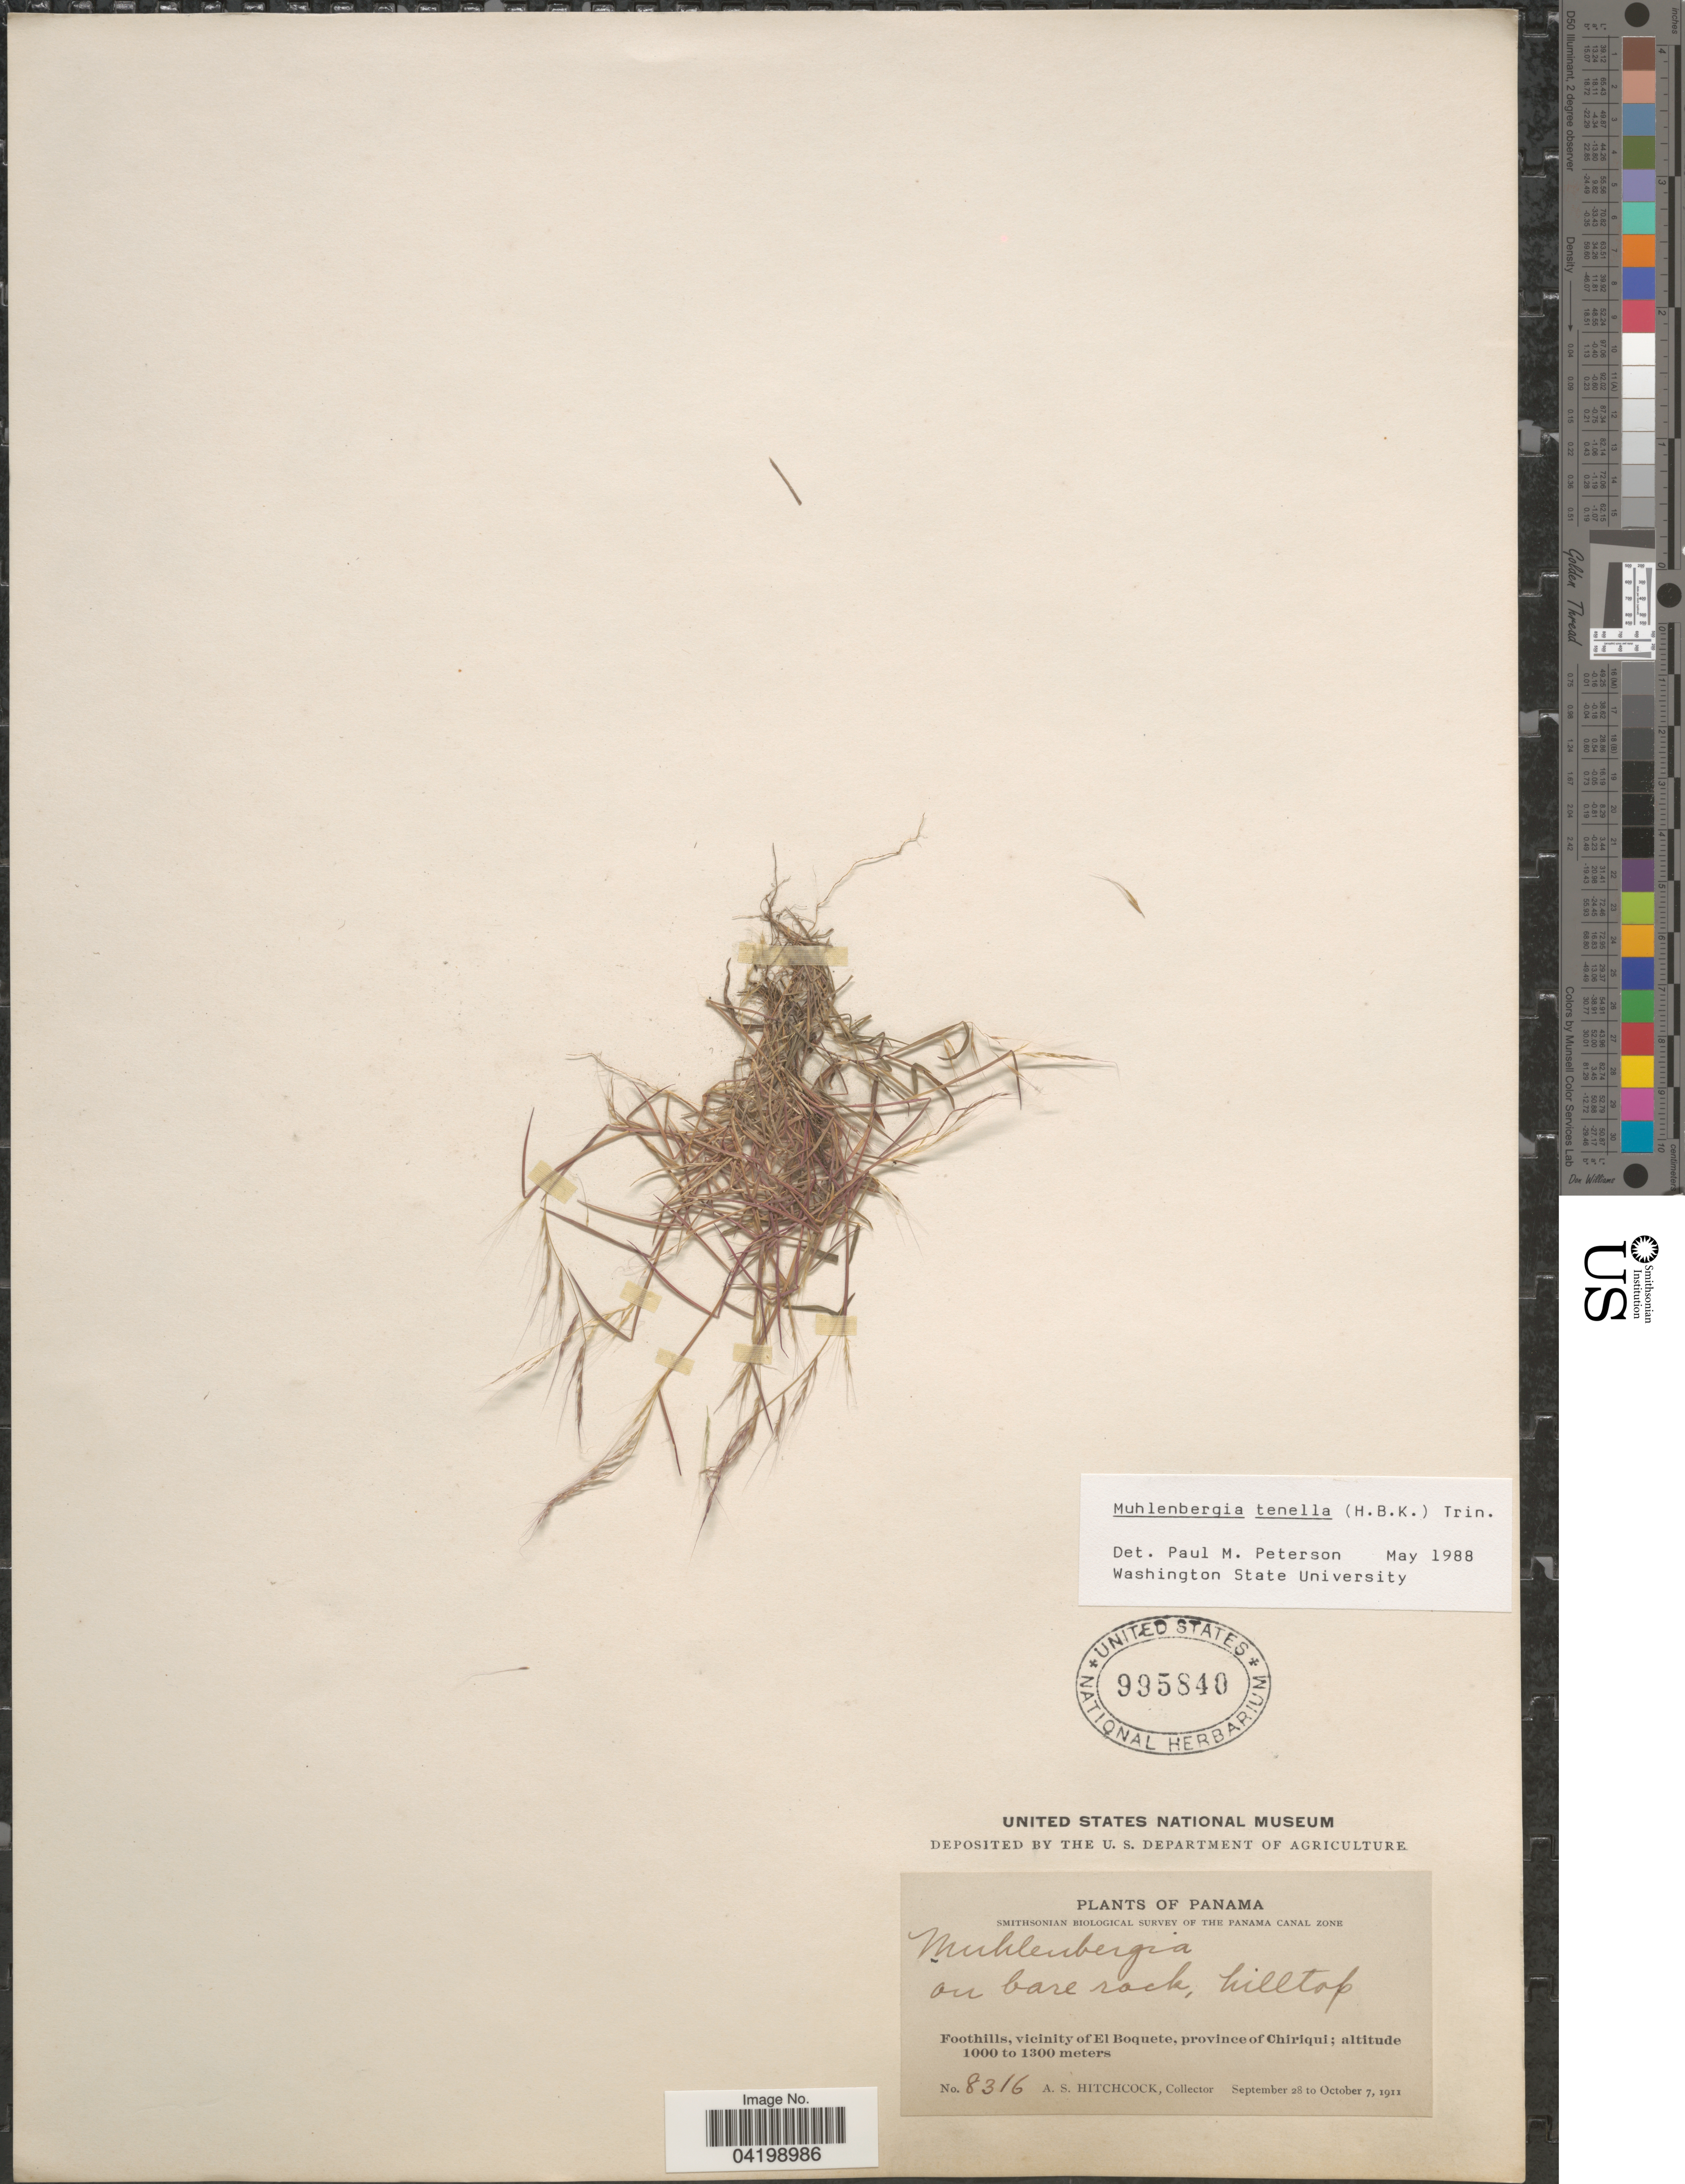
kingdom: Plantae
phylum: Tracheophyta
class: Liliopsida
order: Poales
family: Poaceae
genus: Muhlenbergia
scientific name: Muhlenbergia tenella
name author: (Kunth) Trin.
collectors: A. S. Hitchcock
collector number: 8316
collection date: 1911-09-28/1911-10-07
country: Panama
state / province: Chiriqui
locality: Smithsonian Biological Survey of the Panama Canal Zone. Foothills, vicinity of El Boquete.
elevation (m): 1000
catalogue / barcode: US 995840